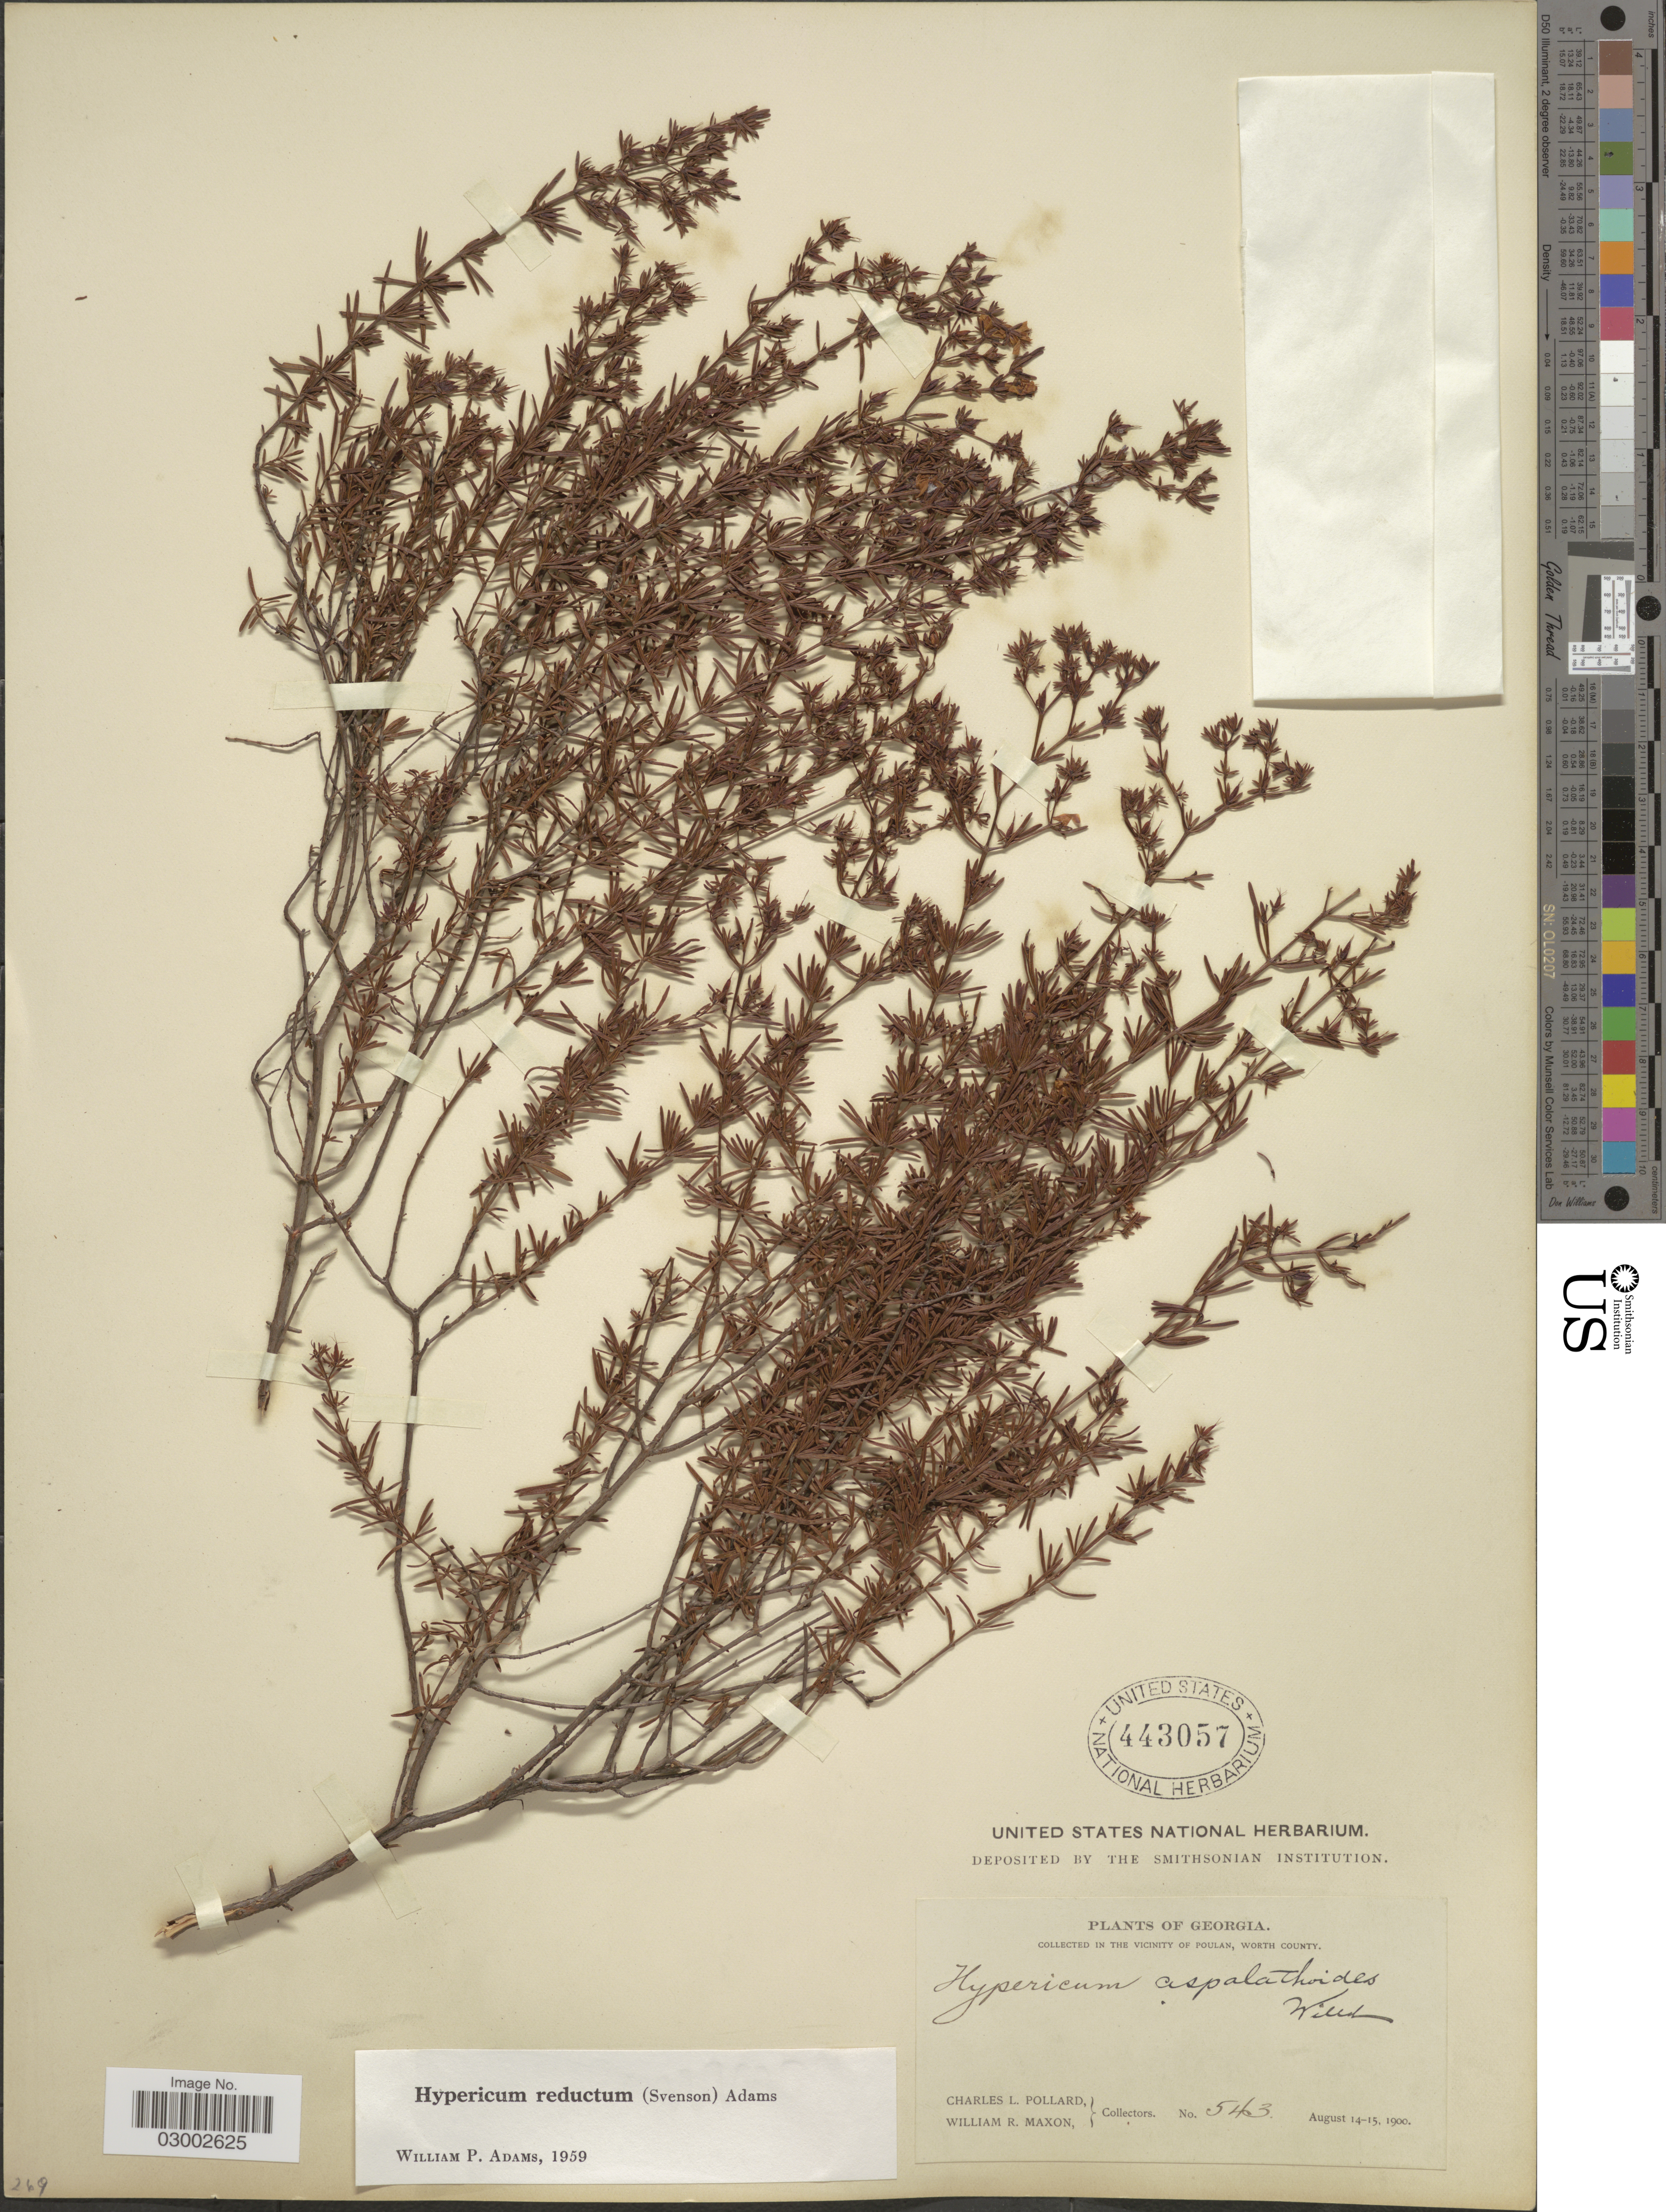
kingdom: Plantae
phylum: Tracheophyta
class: Magnoliopsida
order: Malpighiales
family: Hypericaceae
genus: Hypericum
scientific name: Hypericum brachyphyllum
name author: (Spach) Steud.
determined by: Strong, Mark T., (BOT), Smithsonian Institution - National Museum of Natural History (UNITED STATES)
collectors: C. L. Pollard & W. R. Maxon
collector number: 5463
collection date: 1900-08-14/1900-08-15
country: United States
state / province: Georgia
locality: The Vicinity of Poulan, Worth County.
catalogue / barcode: US 443057